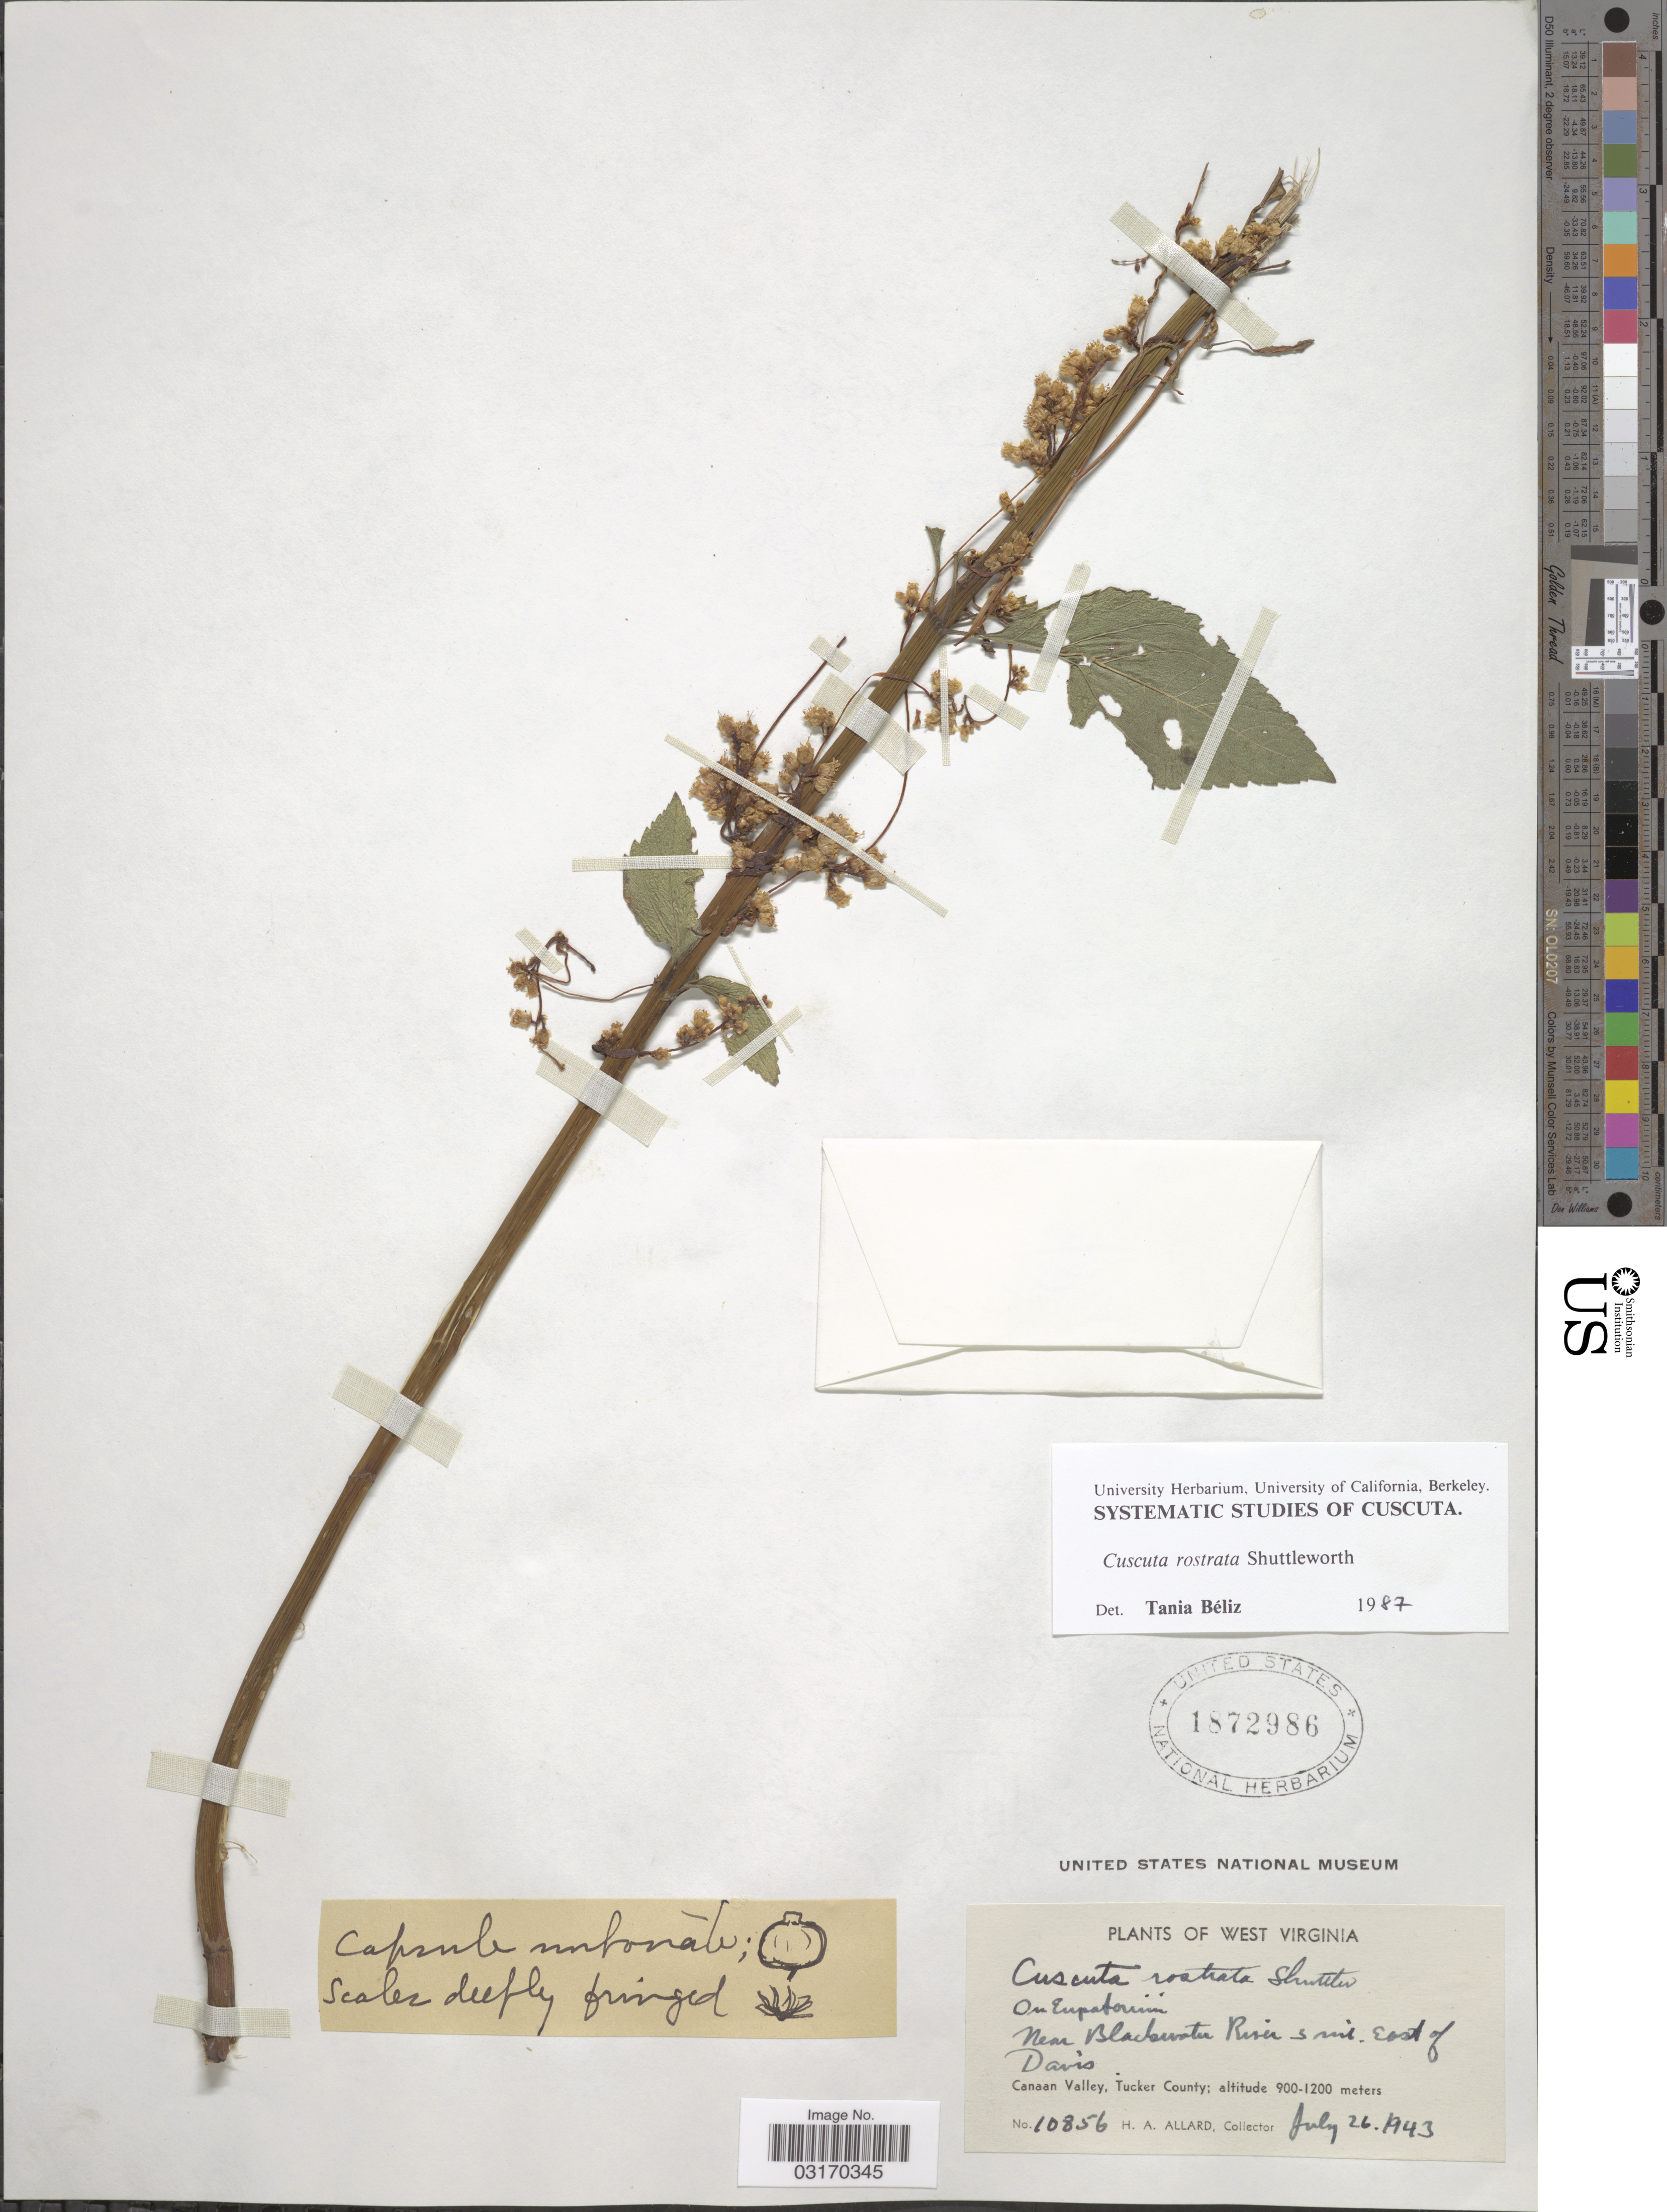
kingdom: Plantae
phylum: Tracheophyta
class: Magnoliopsida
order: Solanales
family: Convolvulaceae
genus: Cuscuta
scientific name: Cuscuta rostrata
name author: Shuttlew. ex Engelm. & A. Gray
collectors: H. A. Allard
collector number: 10856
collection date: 1943-07-26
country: United States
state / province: West Virginia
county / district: Tucker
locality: Near Blackwater River 3 mi. East of Davis. Canaan Valley.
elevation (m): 900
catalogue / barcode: US 1872986